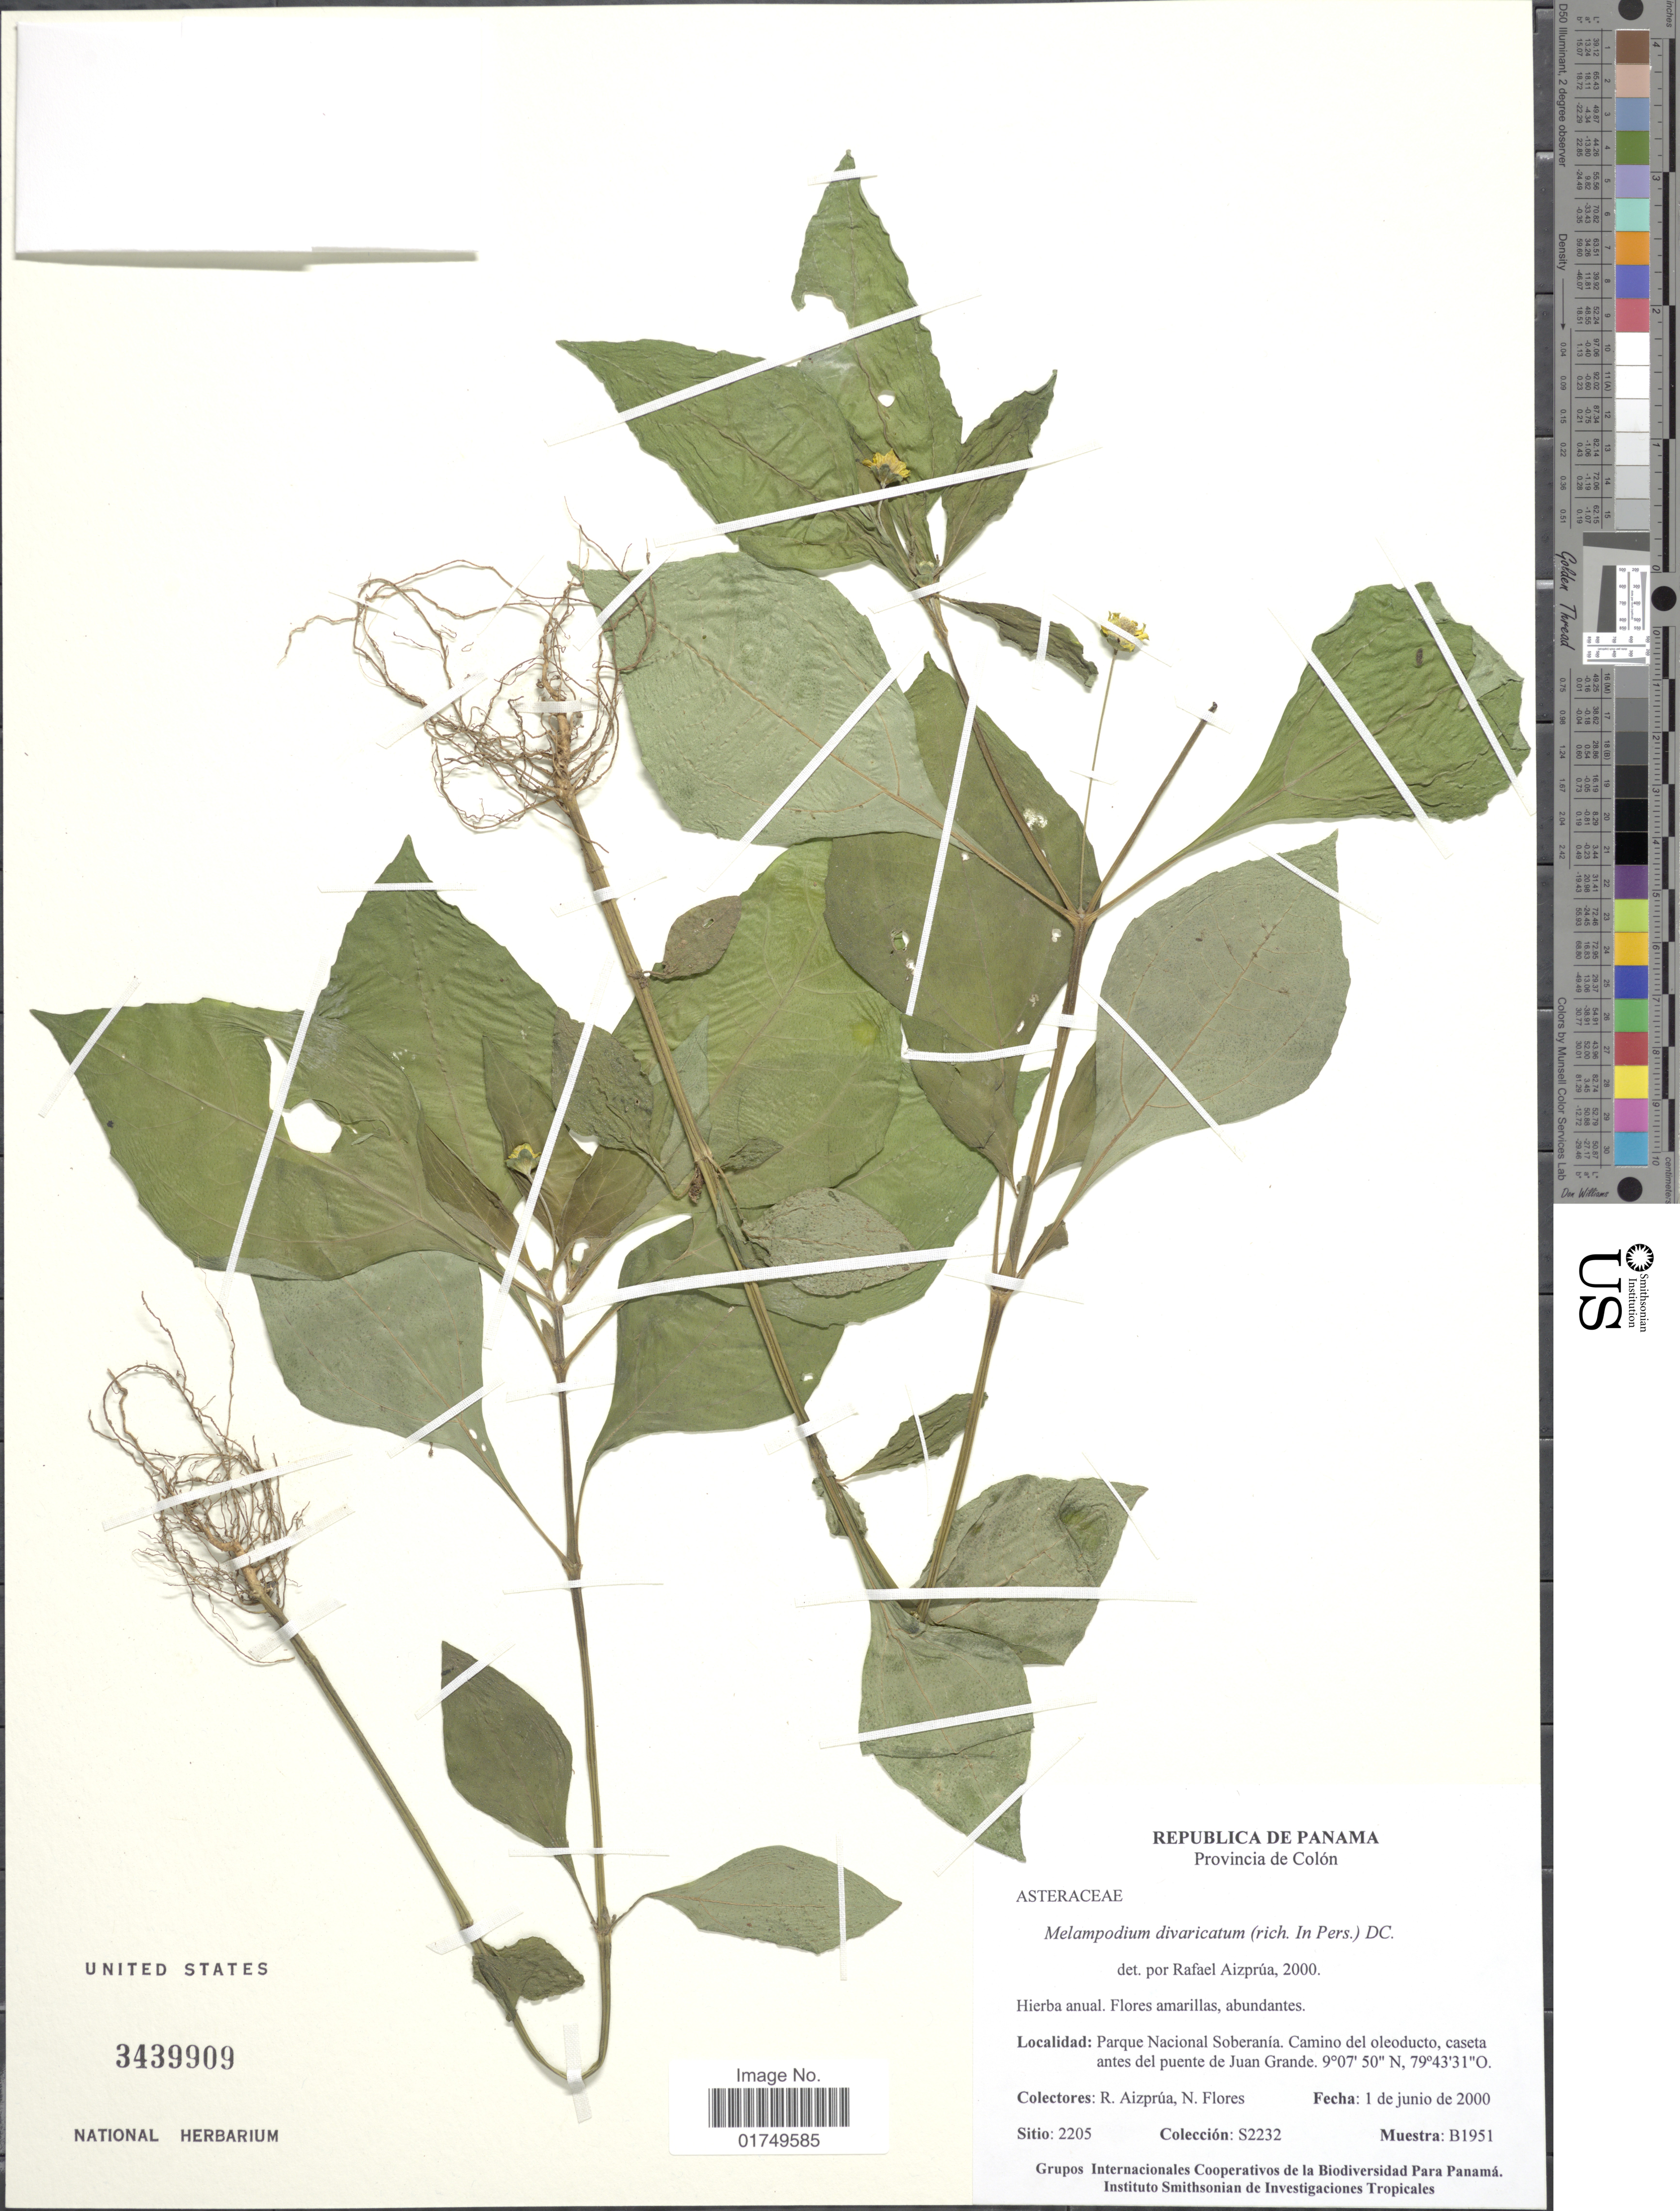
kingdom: Plantae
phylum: Tracheophyta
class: Magnoliopsida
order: Asterales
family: Asteraceae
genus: Melampodium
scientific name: Melampodium divaricatum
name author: (Rich.) DC.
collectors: R. Aizprúa & N. Flores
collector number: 2205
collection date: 2000-06-01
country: Panama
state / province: Colón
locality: Parque Nacional Soberania, Camino del oleducto, caseta antes del puente de Juan Grande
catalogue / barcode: US 3439909